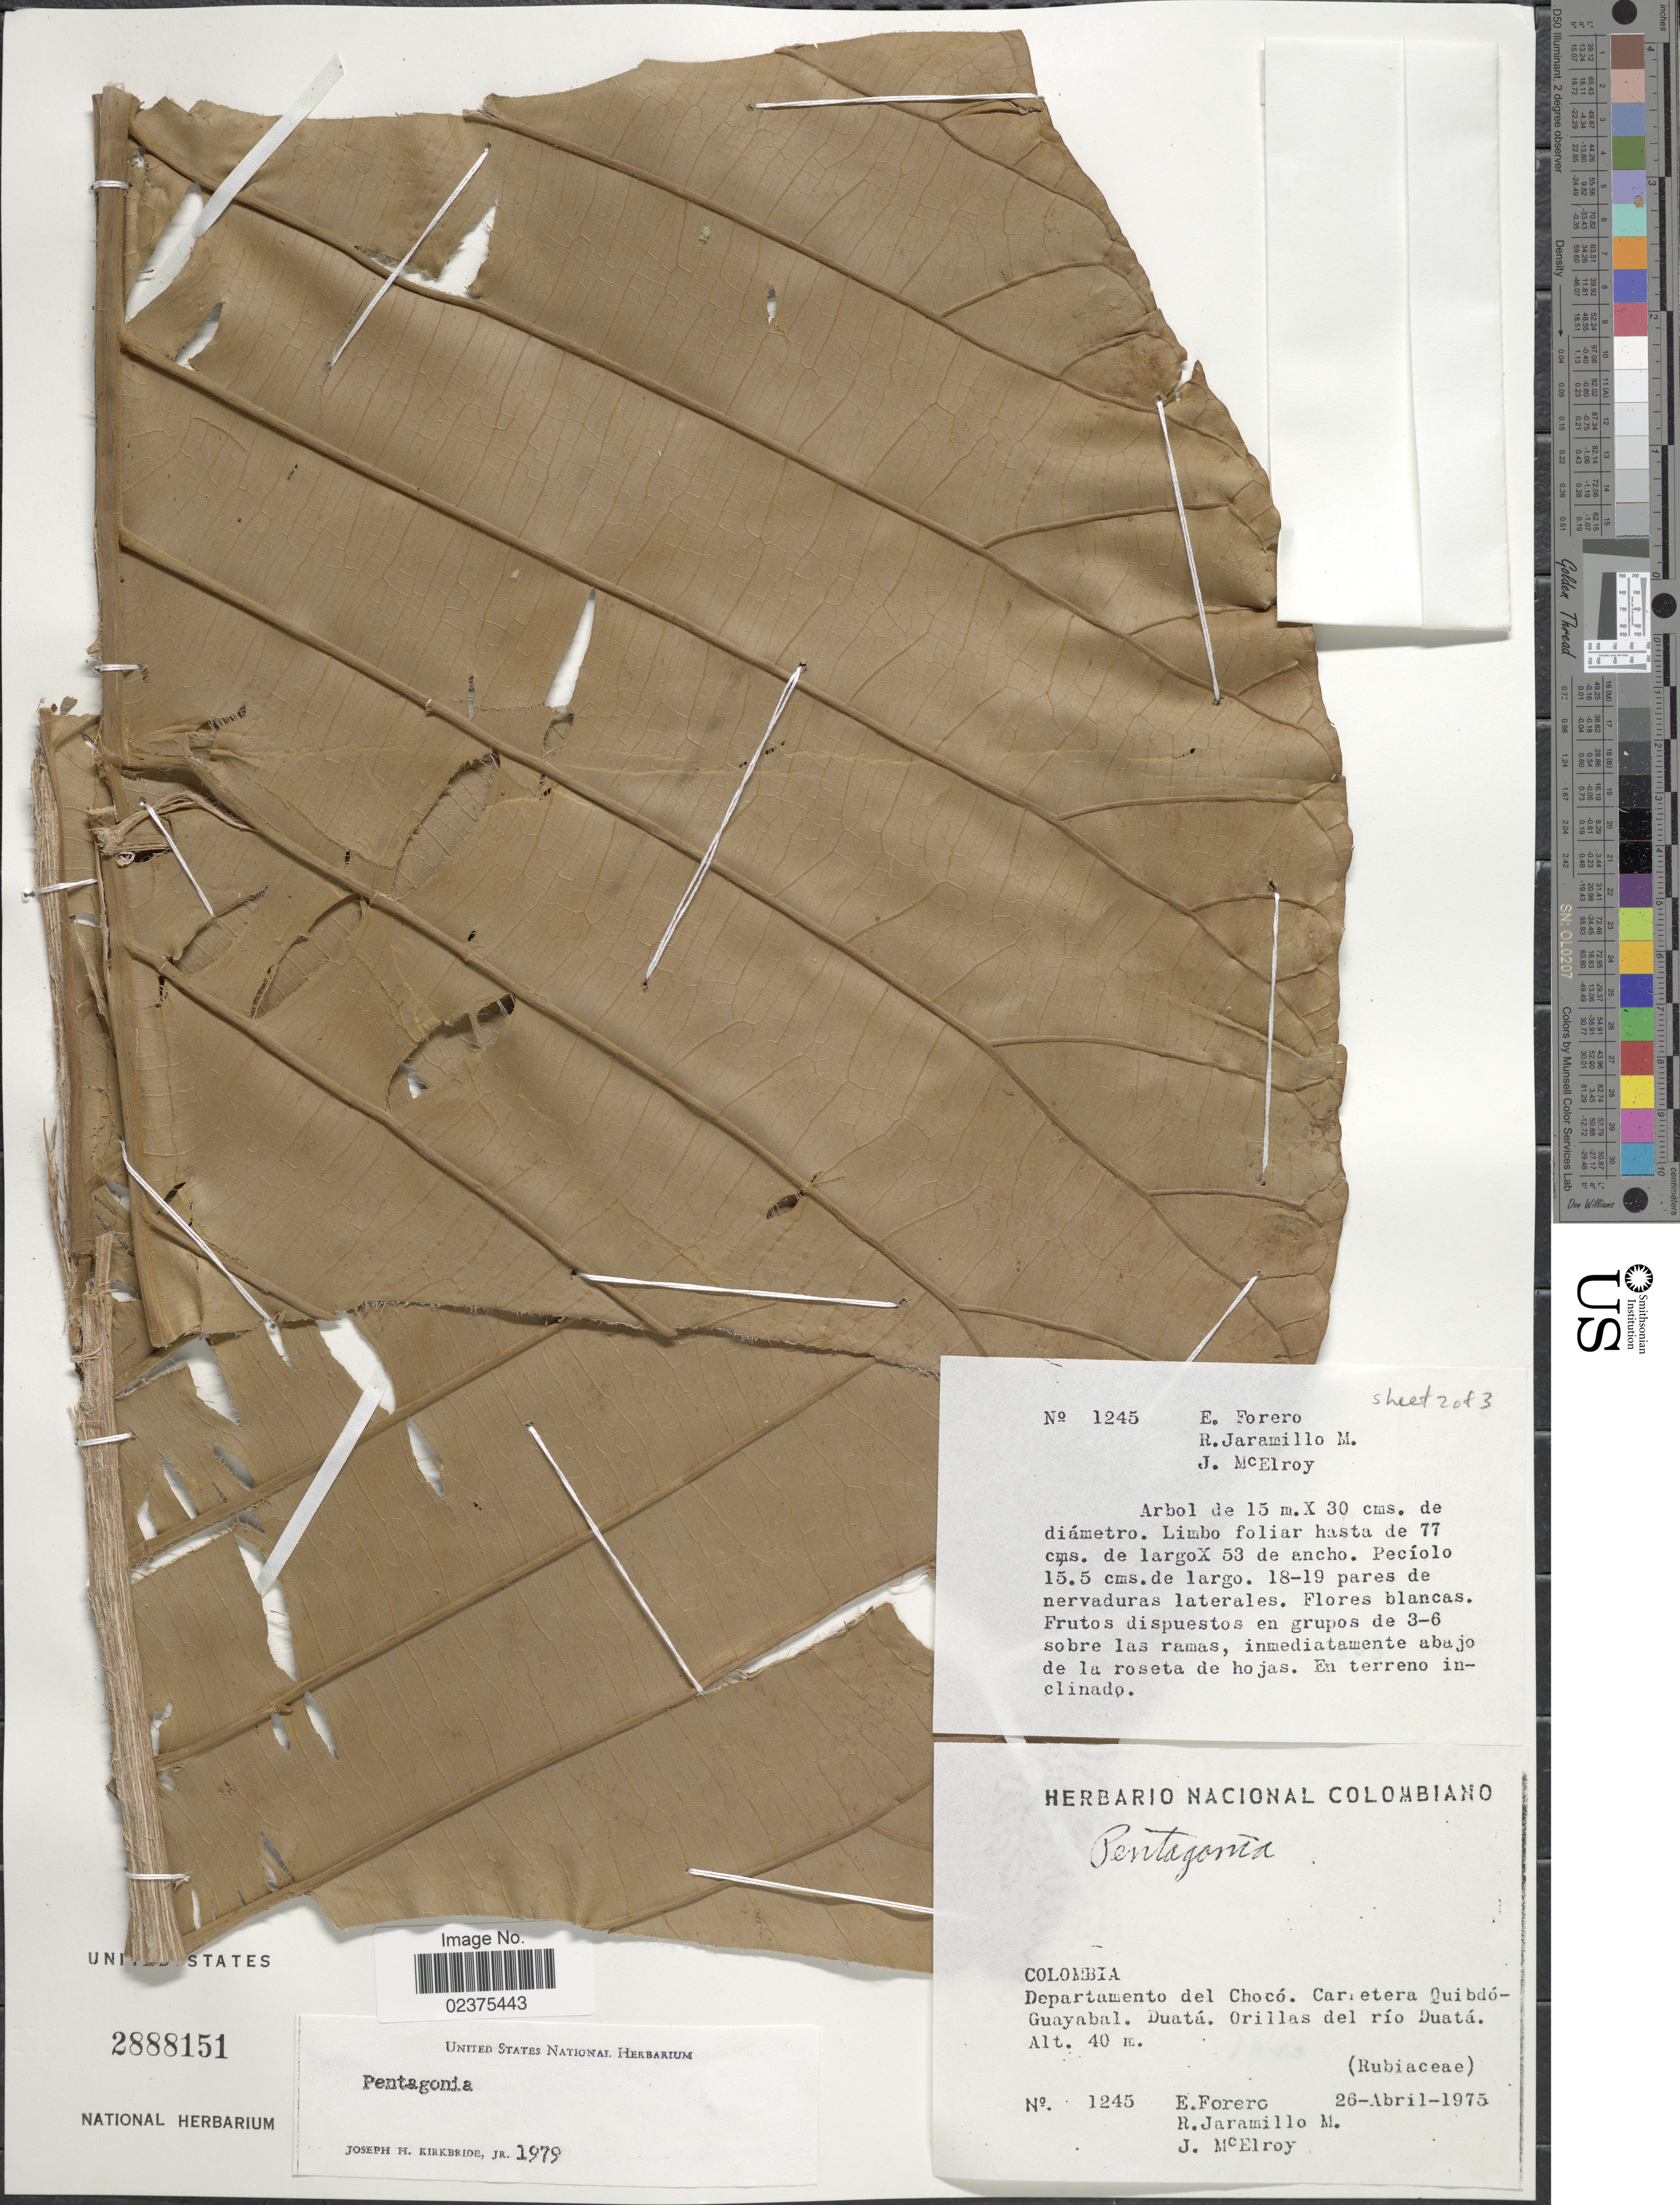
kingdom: Plantae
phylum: Tracheophyta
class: Magnoliopsida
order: Gentianales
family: Rubiaceae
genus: Pentagonia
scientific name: Pentagonia sp.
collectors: E. Forero, R. Jaramillo M. & J. B. McElroy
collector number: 1245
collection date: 1975-04-26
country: Colombia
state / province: Chocó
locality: Departamento del Choco, Carretera Quibdo-Guayabal, Duata, Orillas del rio Duata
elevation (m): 40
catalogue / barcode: US 2888151